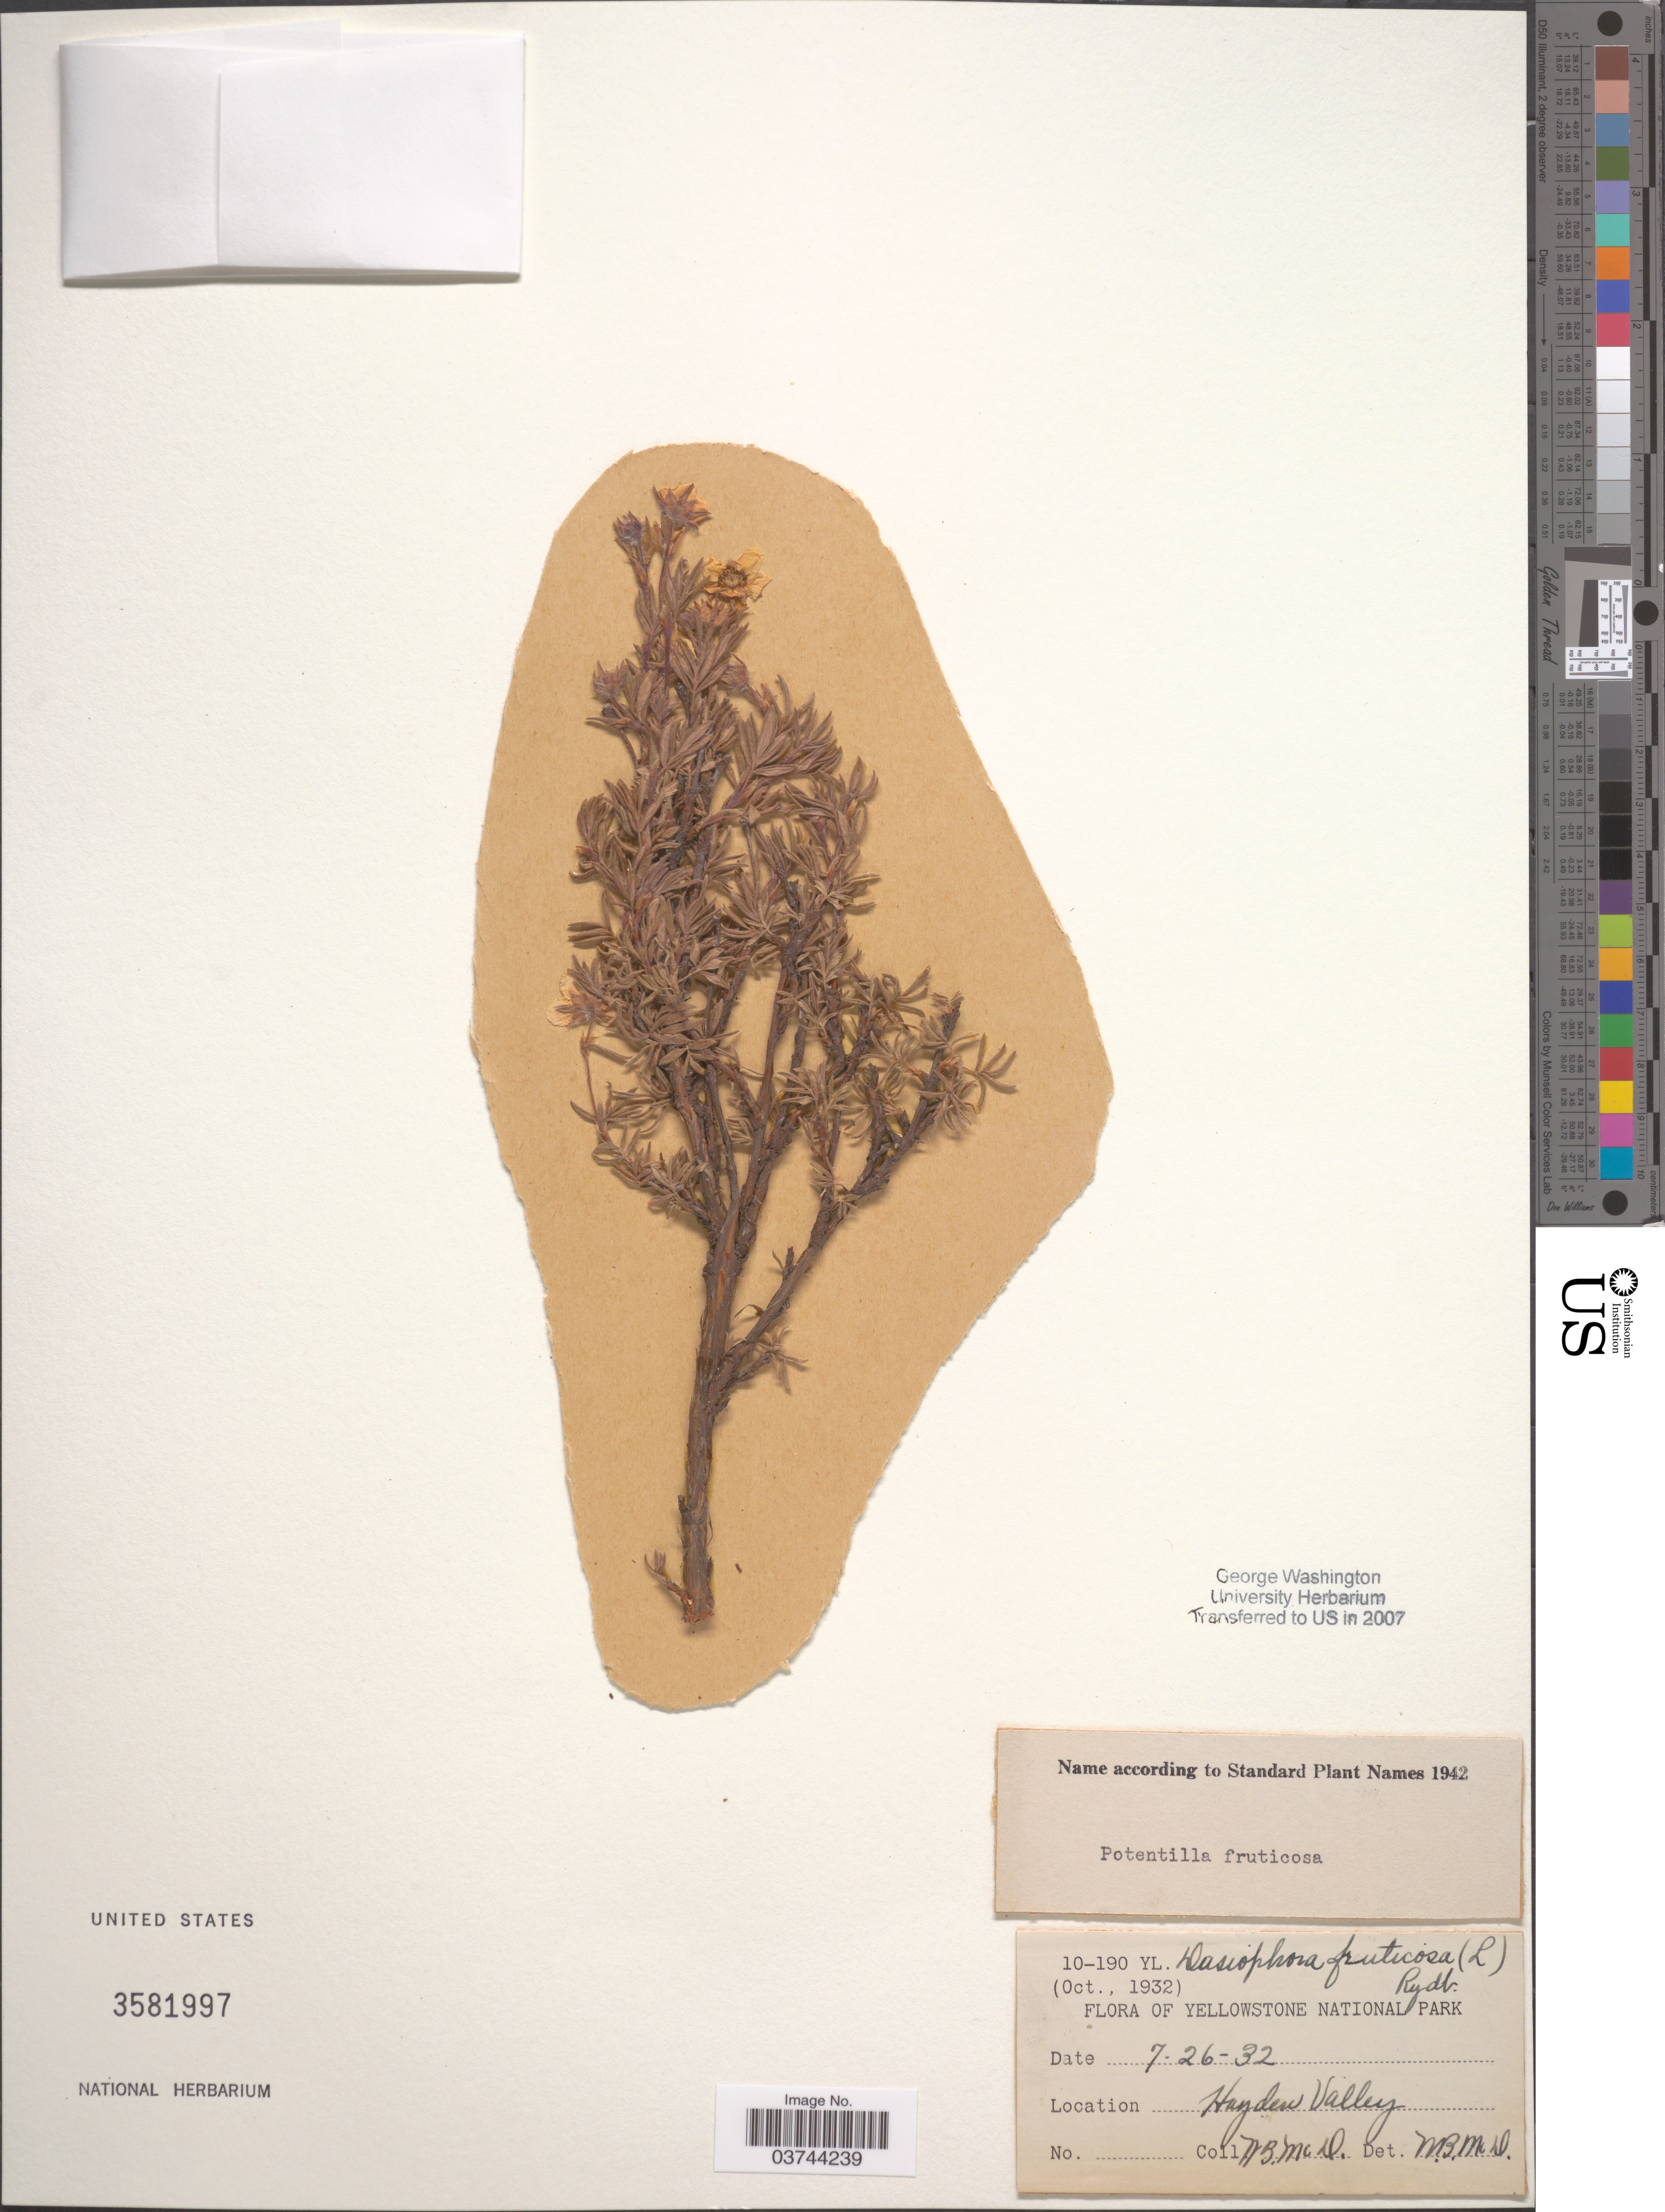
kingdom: Plantae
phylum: Tracheophyta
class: Magnoliopsida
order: Rosales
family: Rosaceae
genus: Dasiphora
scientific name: Dasiphora fruticosa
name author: (L.) Rydb.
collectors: W. B. McDougall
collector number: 10-190YL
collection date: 1932-07-26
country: United States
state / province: Wyoming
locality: Yellowstone National Park. Hayden Valley.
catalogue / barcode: US 3581997